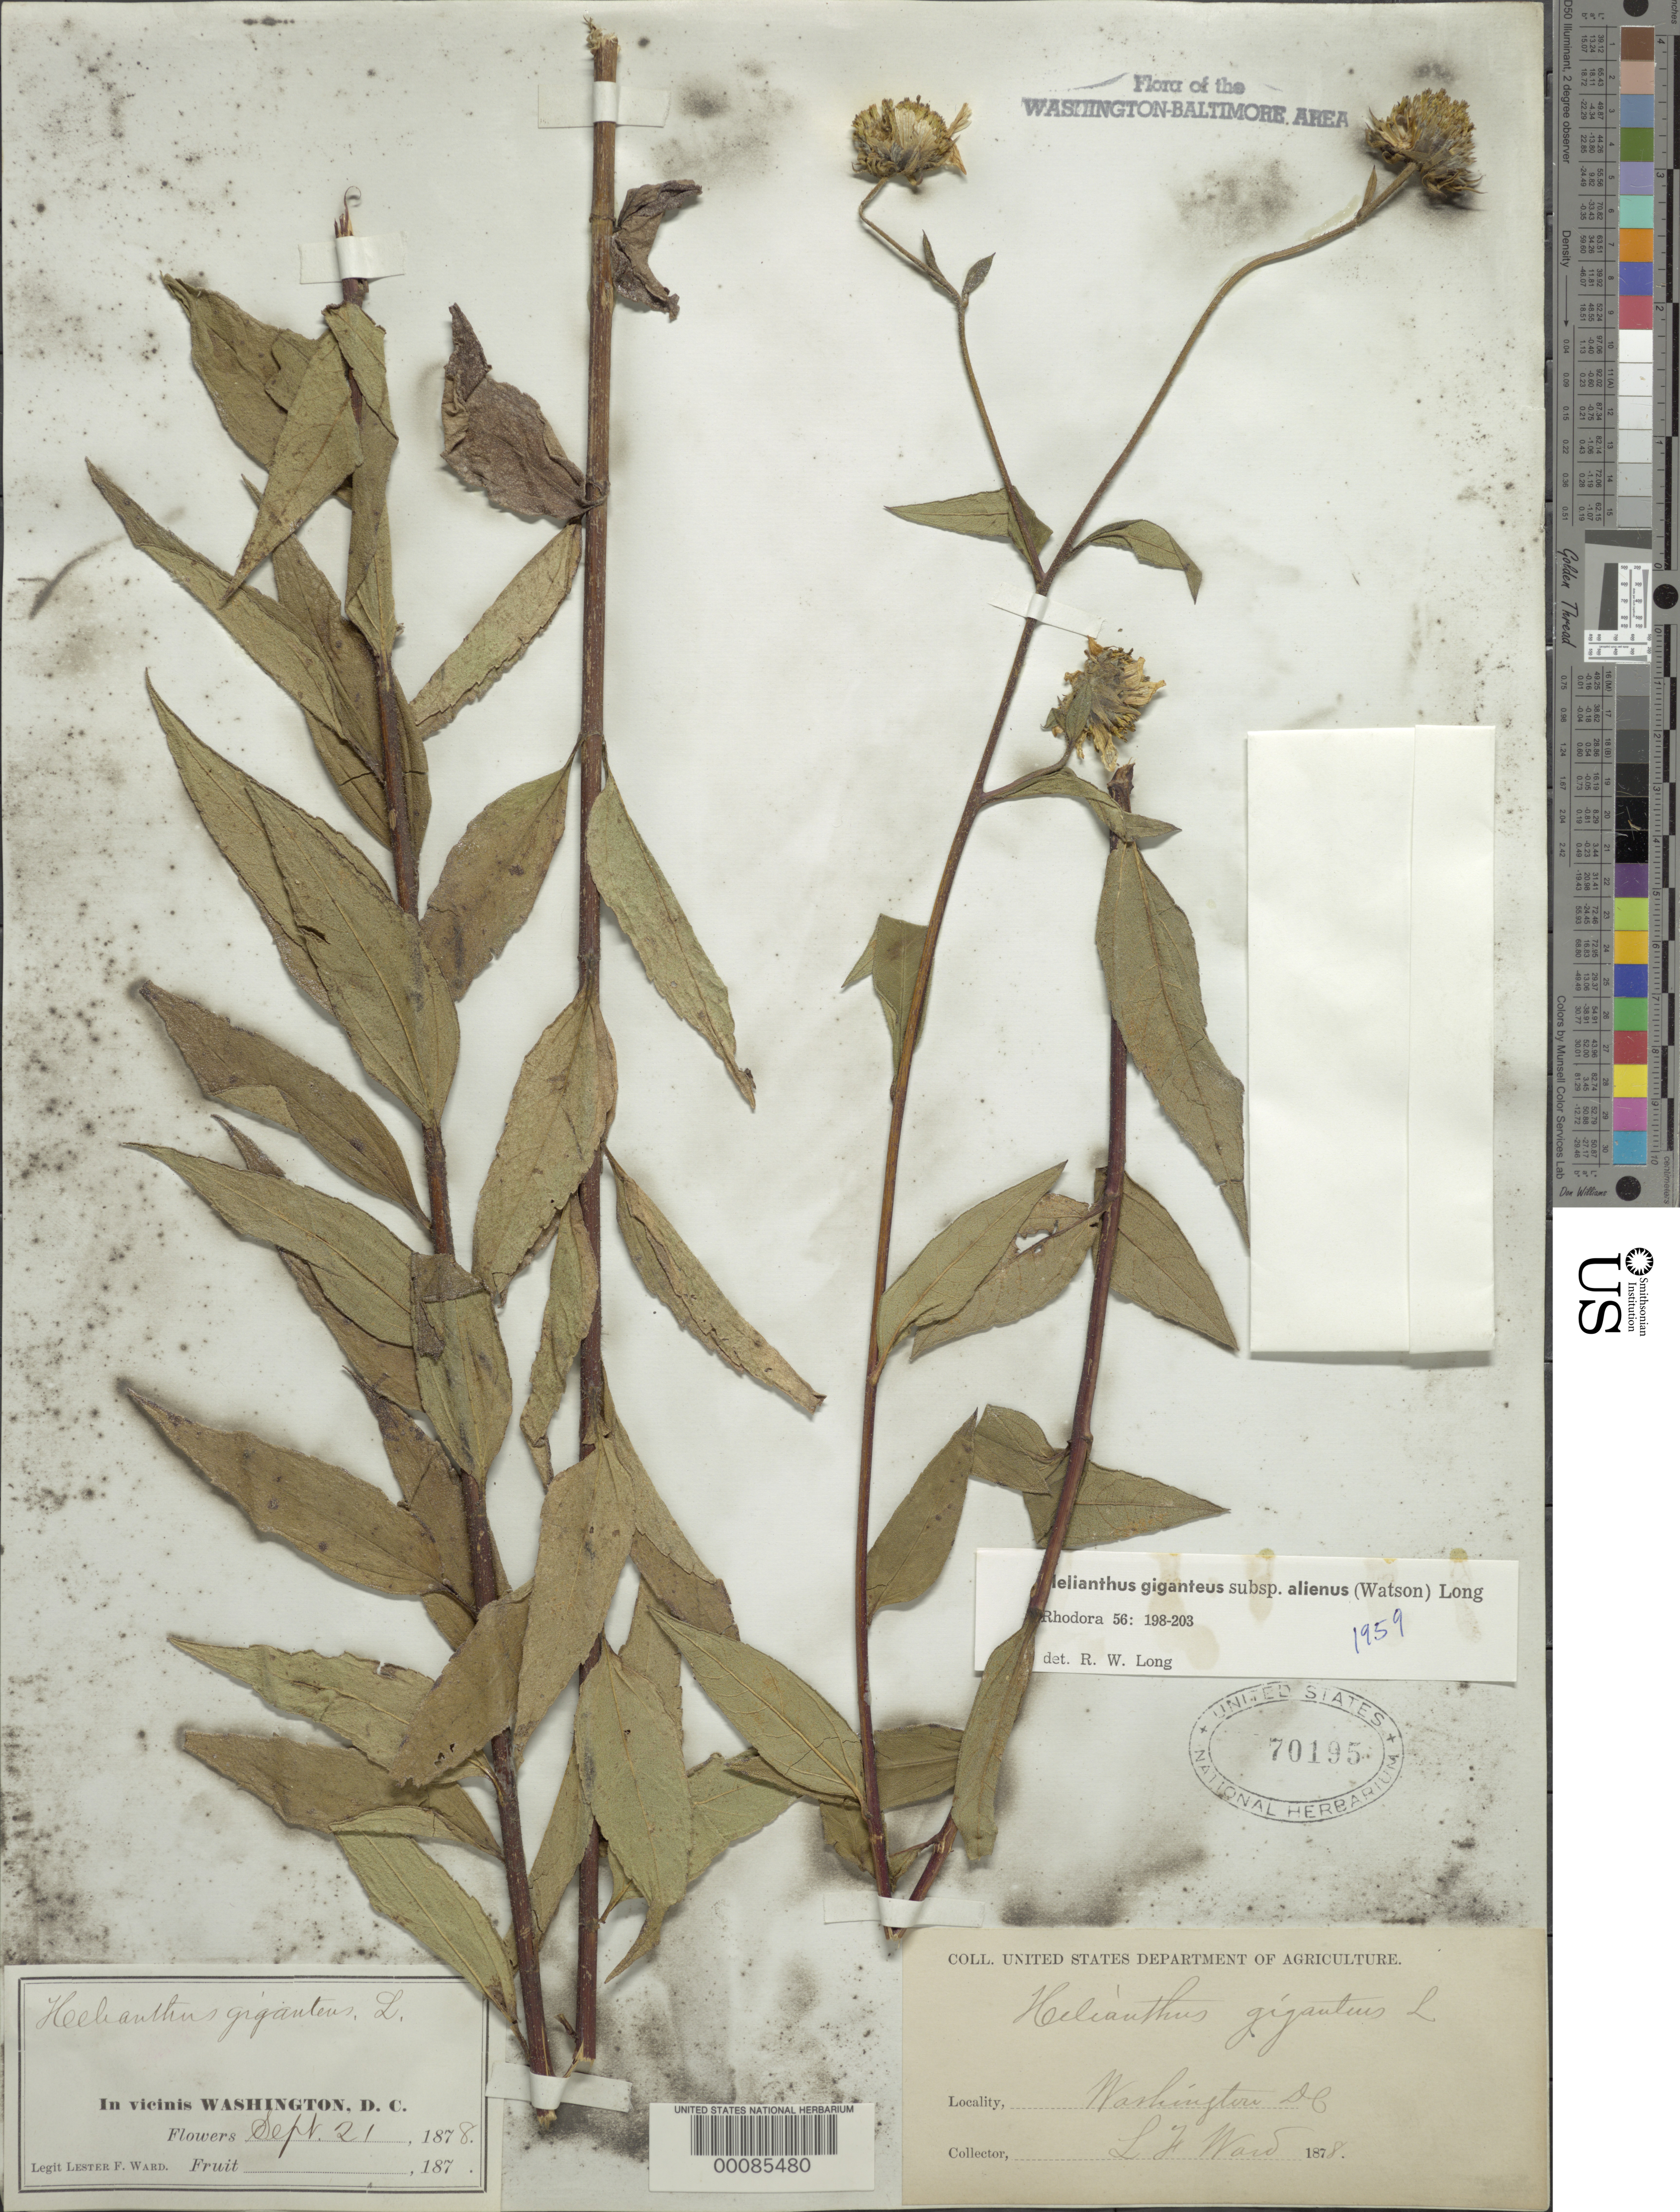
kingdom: Plantae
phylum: Tracheophyta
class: Magnoliopsida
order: Asterales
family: Asteraceae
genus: Helianthus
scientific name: Helianthus giganteus subsp. alienus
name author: (E. Watson) R.W. Long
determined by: Long, R. W.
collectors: L. F. Ward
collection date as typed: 21 Sep 1878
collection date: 1878-09-21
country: United States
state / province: District of Columbia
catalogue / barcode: US 70195